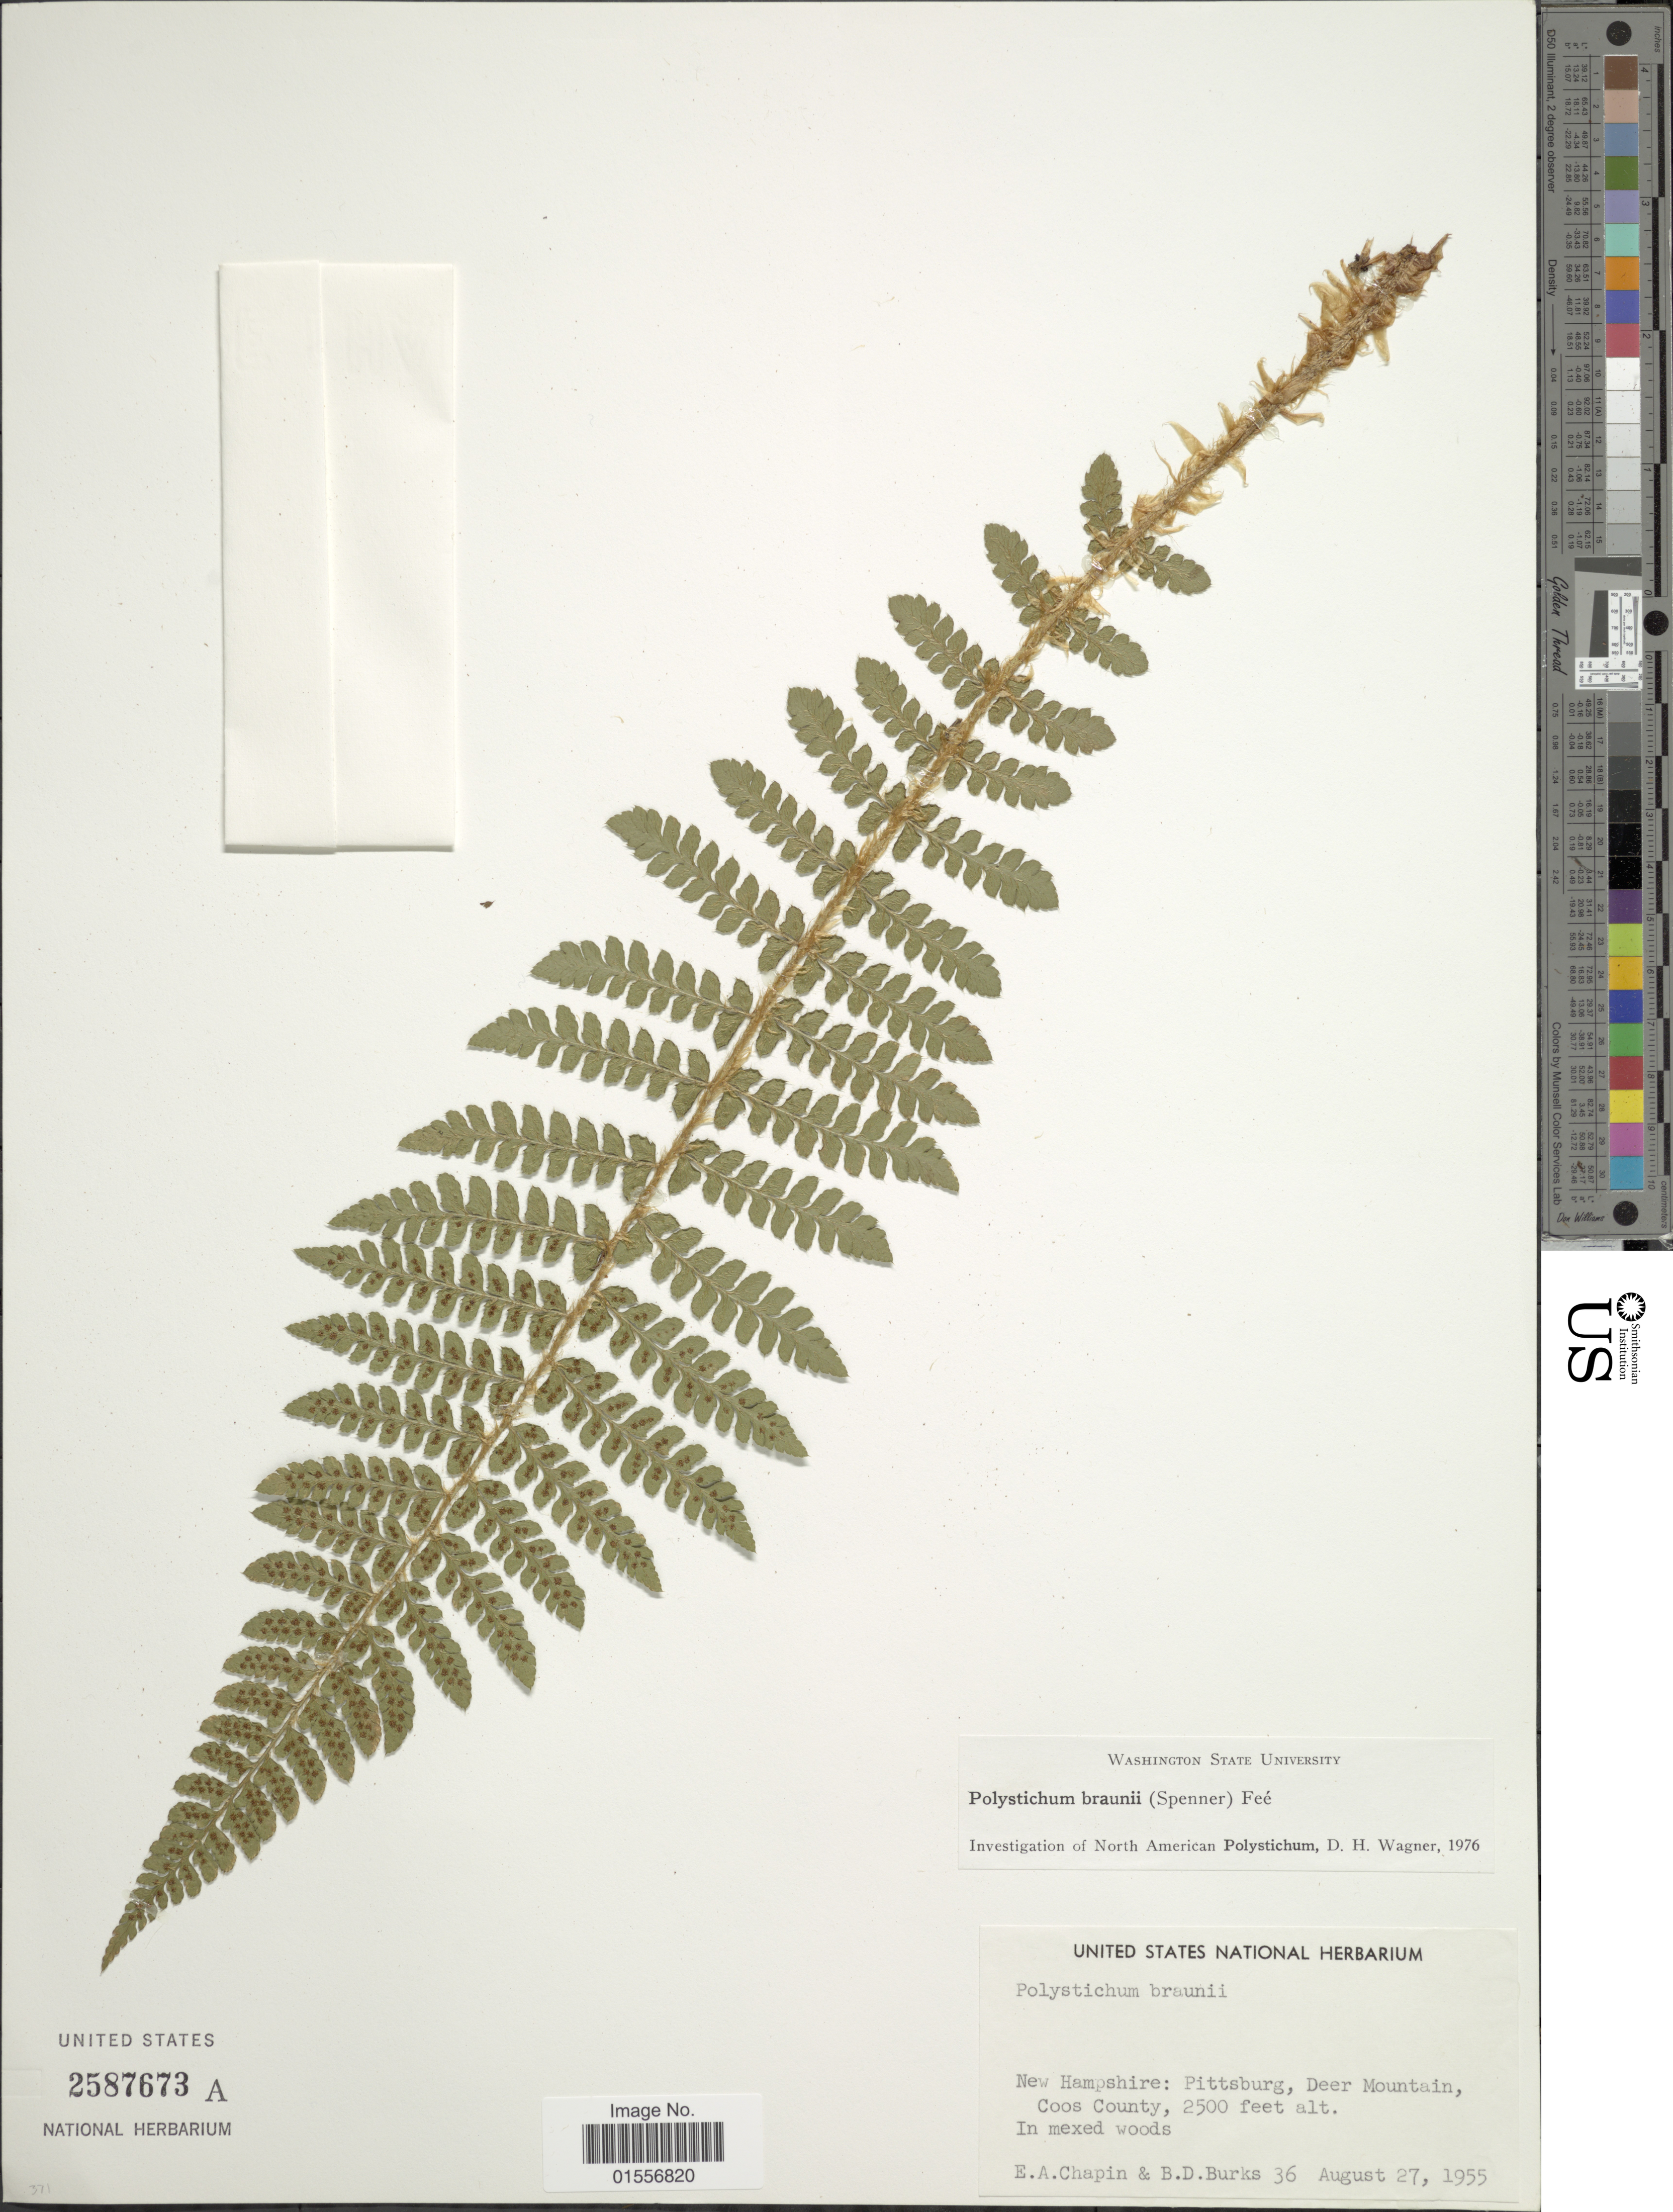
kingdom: Plantae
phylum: Tracheophyta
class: Polypodiopsida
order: Polypodiales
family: Dryopteridaceae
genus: Polystichum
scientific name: Polystichum braunii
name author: (Spenn.) Fée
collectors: E. Chapin & B. Burks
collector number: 36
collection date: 1955-08-27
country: United States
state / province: New Hampshire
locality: Pittsburg, Deer Mountain, Coos County.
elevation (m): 762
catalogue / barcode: US 2587673A